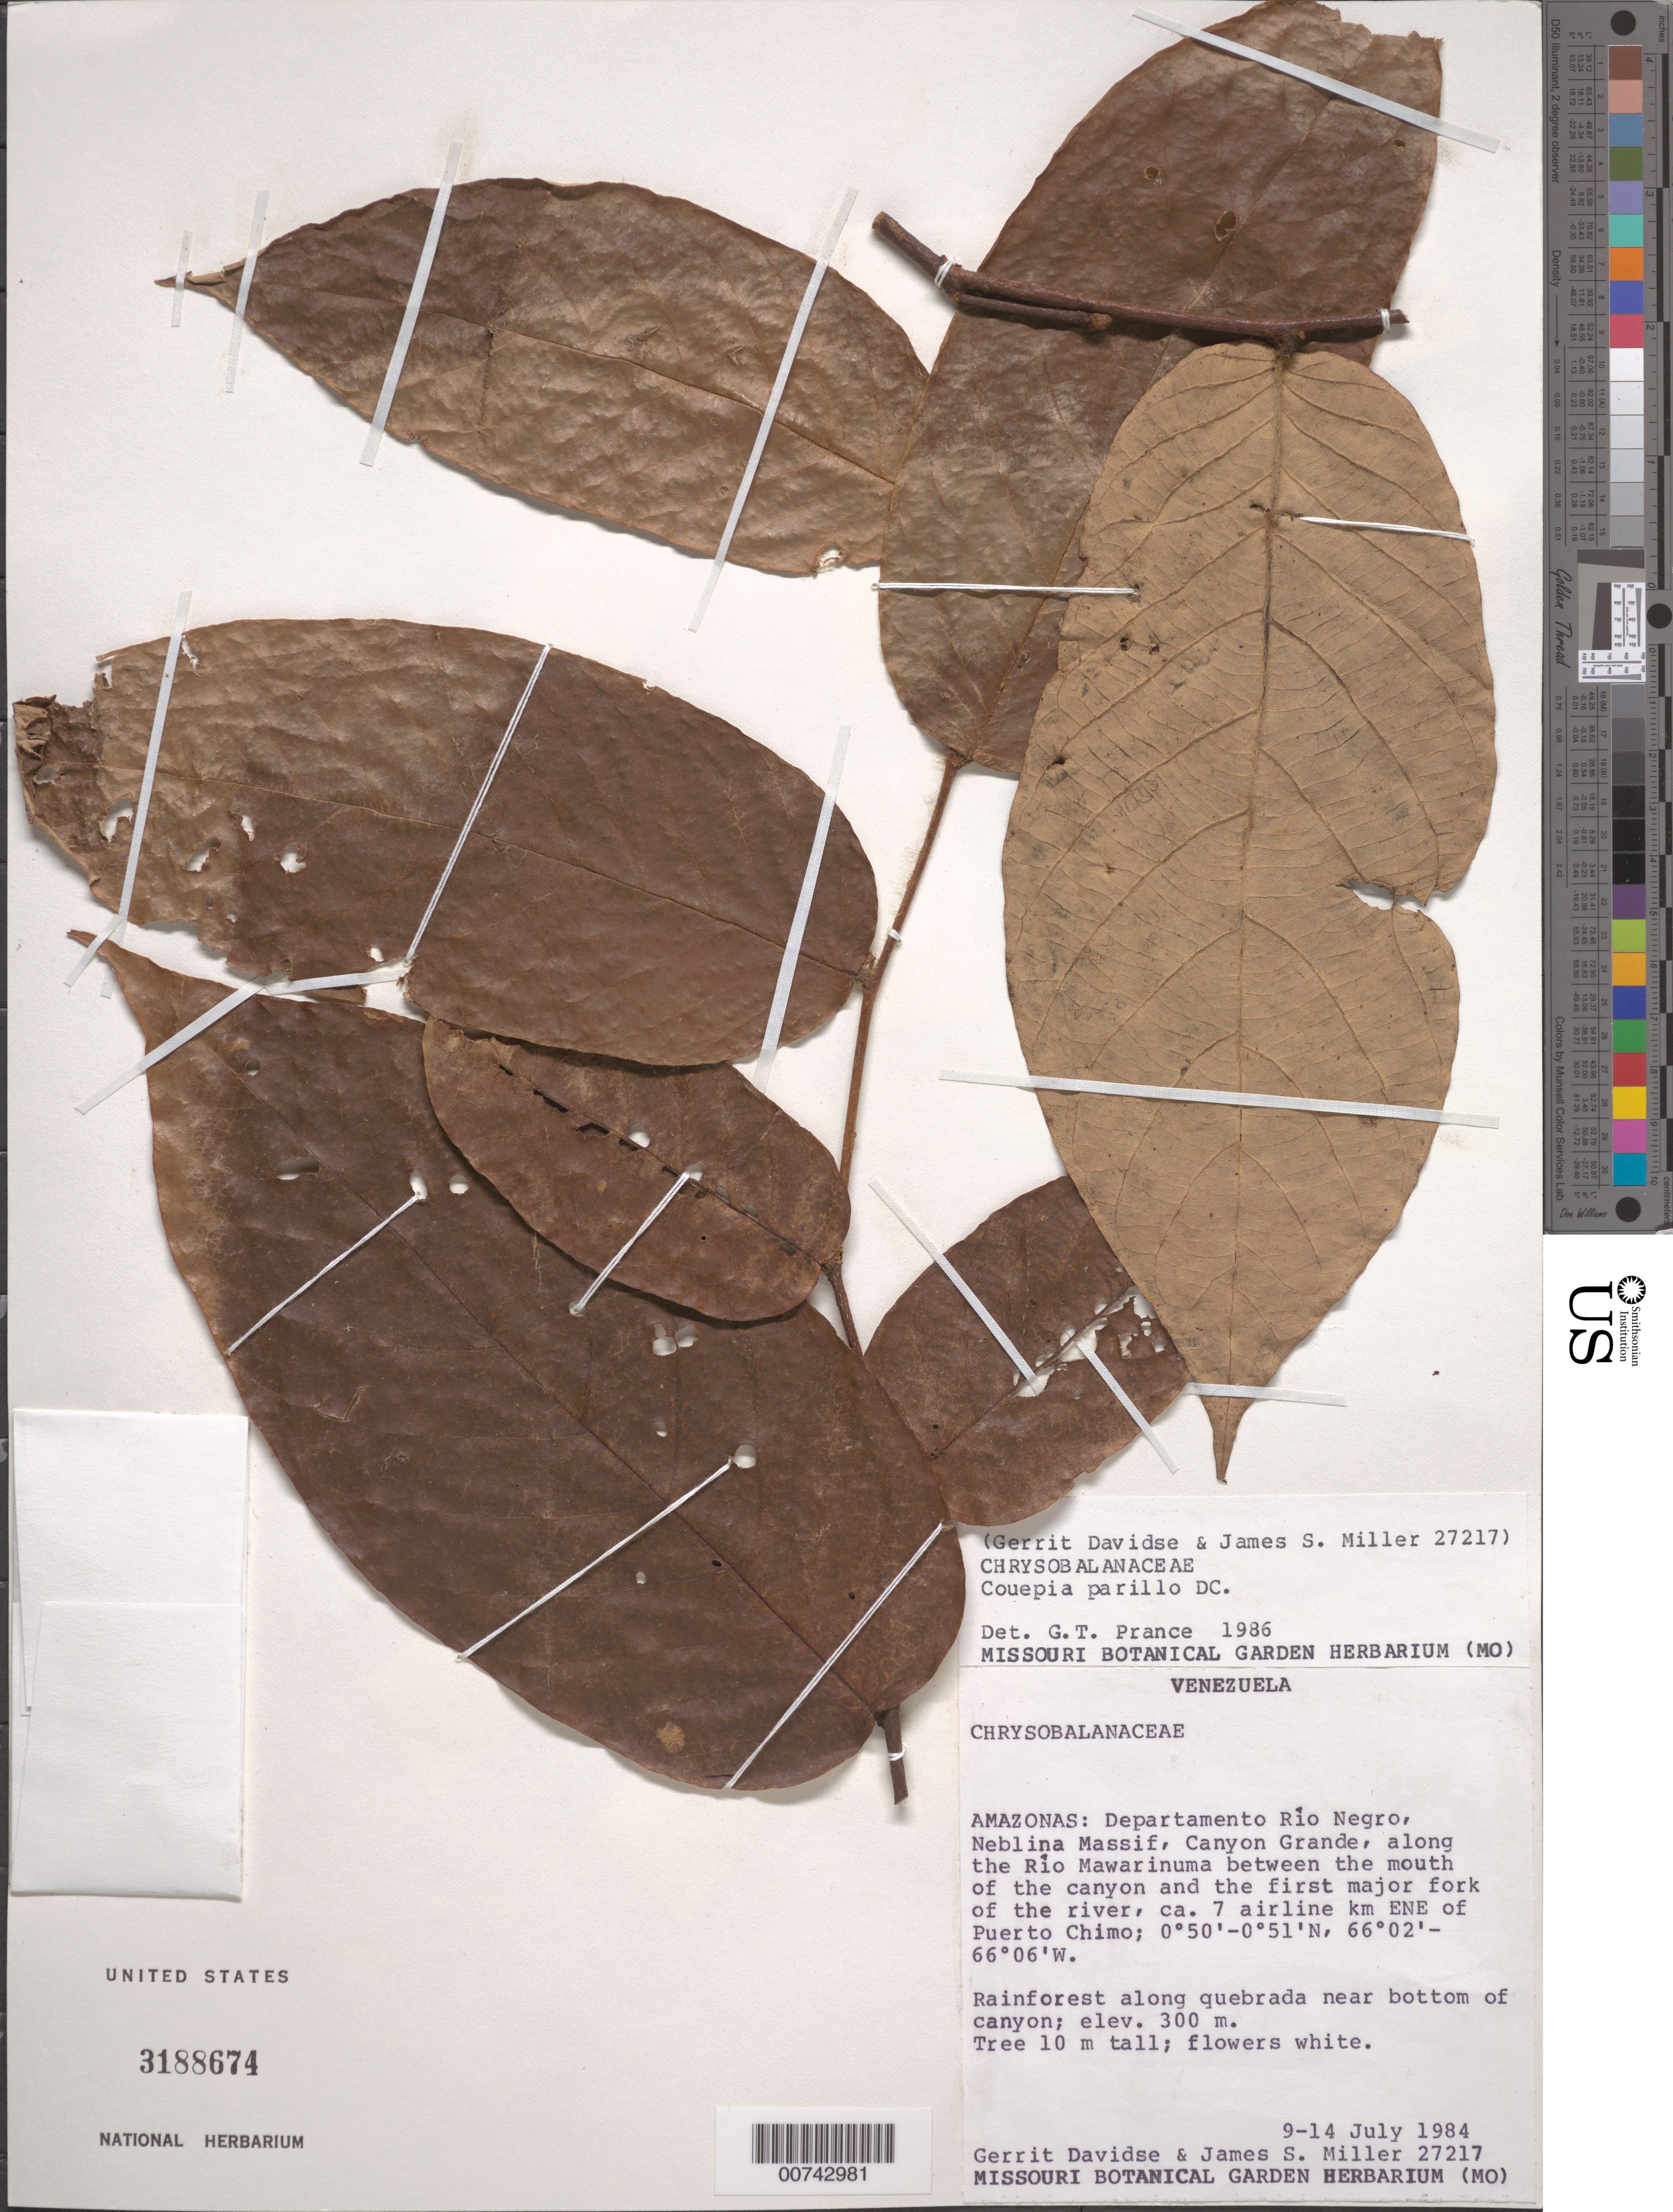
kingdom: Plantae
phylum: Tracheophyta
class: Magnoliopsida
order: Malpighiales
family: Chrysobalanaceae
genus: Gaulettia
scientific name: Gaulettia parillo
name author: (DC.) Sothers & Prance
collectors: G. Davidse & J. S. Miller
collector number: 27217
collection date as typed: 9-Jul-84 to 14-Jul-84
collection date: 1984-07-09/1984-07-14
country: Venezuela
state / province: Amazonas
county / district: Río Negro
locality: Neblina Massif, Canyon Grande, along Río Mawarinuma, 7 airline km E-NE of Puerto Chimo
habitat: Rainforest along quebrada near bottom of canyon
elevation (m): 300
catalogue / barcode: US 3188674